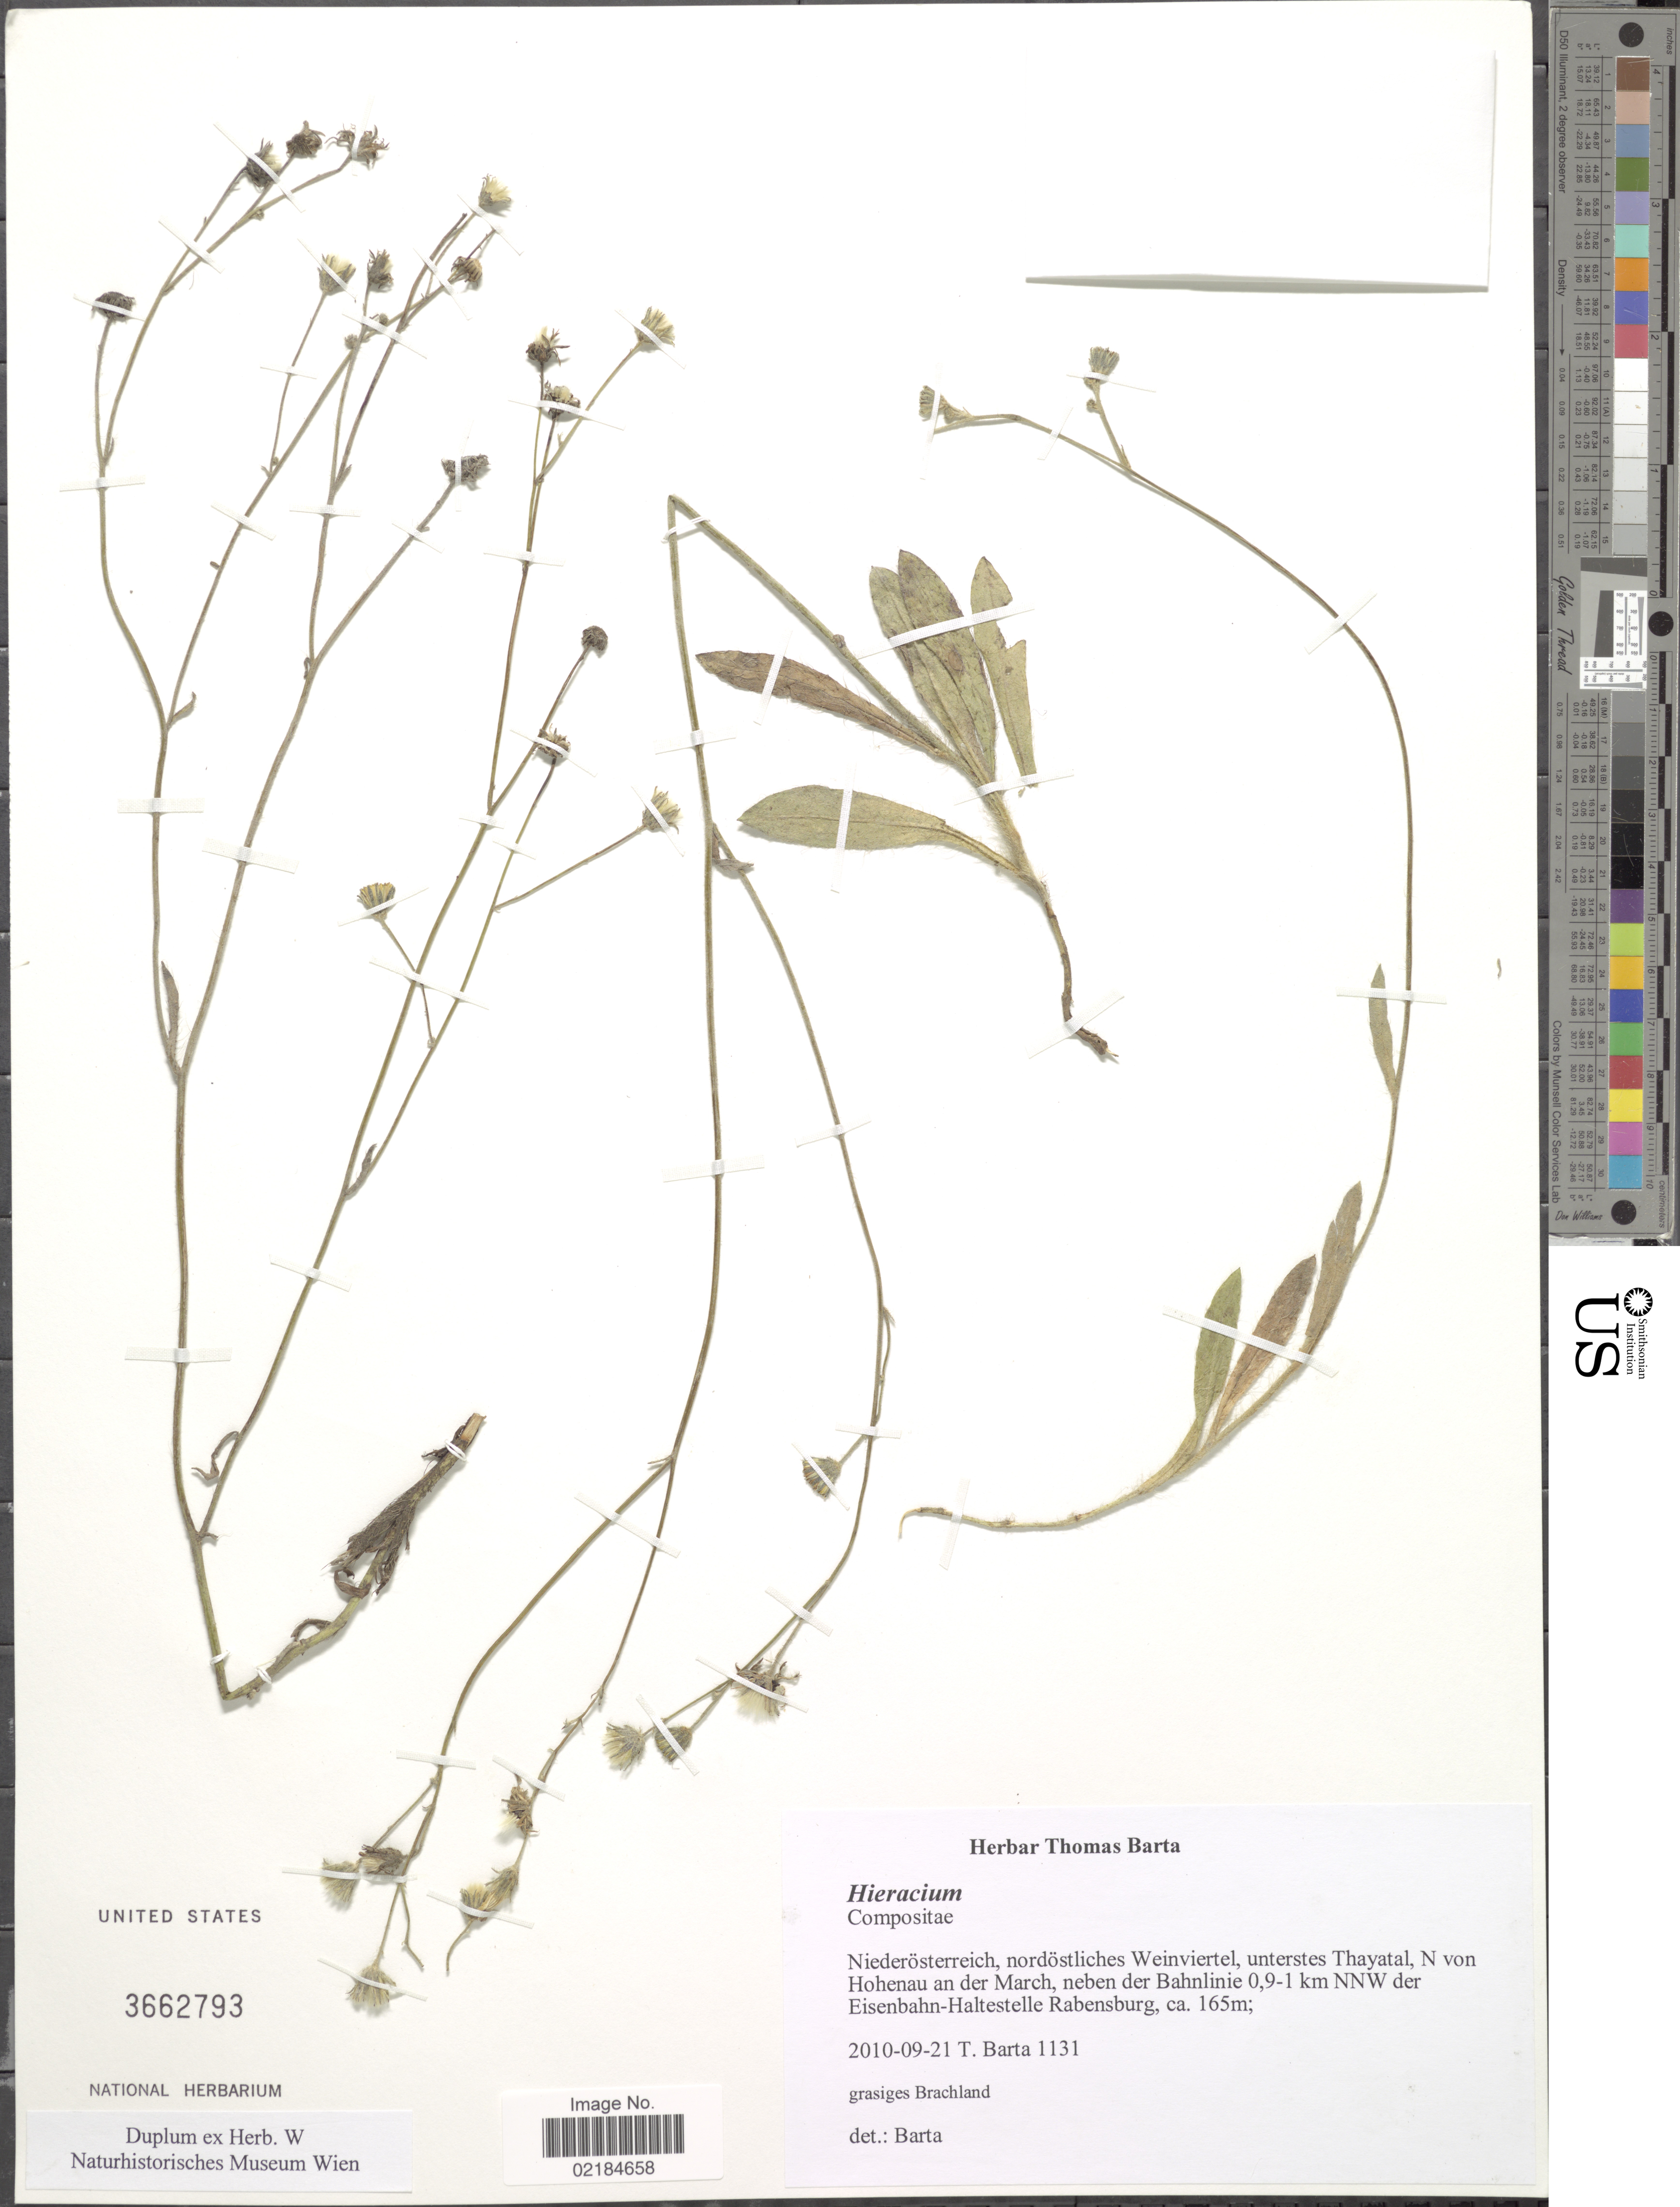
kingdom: Plantae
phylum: Tracheophyta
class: Magnoliopsida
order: Asterales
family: Asteraceae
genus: Hieracium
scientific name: Hieracium repandulare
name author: Druce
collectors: T. Barta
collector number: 1131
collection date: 2010-09-21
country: Austria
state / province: Niederosterreich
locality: Nordostliches Weinviertel, unterstes Thayatal, N von Hohenau an der March, neben der Bahnlinie, 0,9-1 km NNW der Eisenbahn - Haltestelle Rabensburg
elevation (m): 165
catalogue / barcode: US 3662793